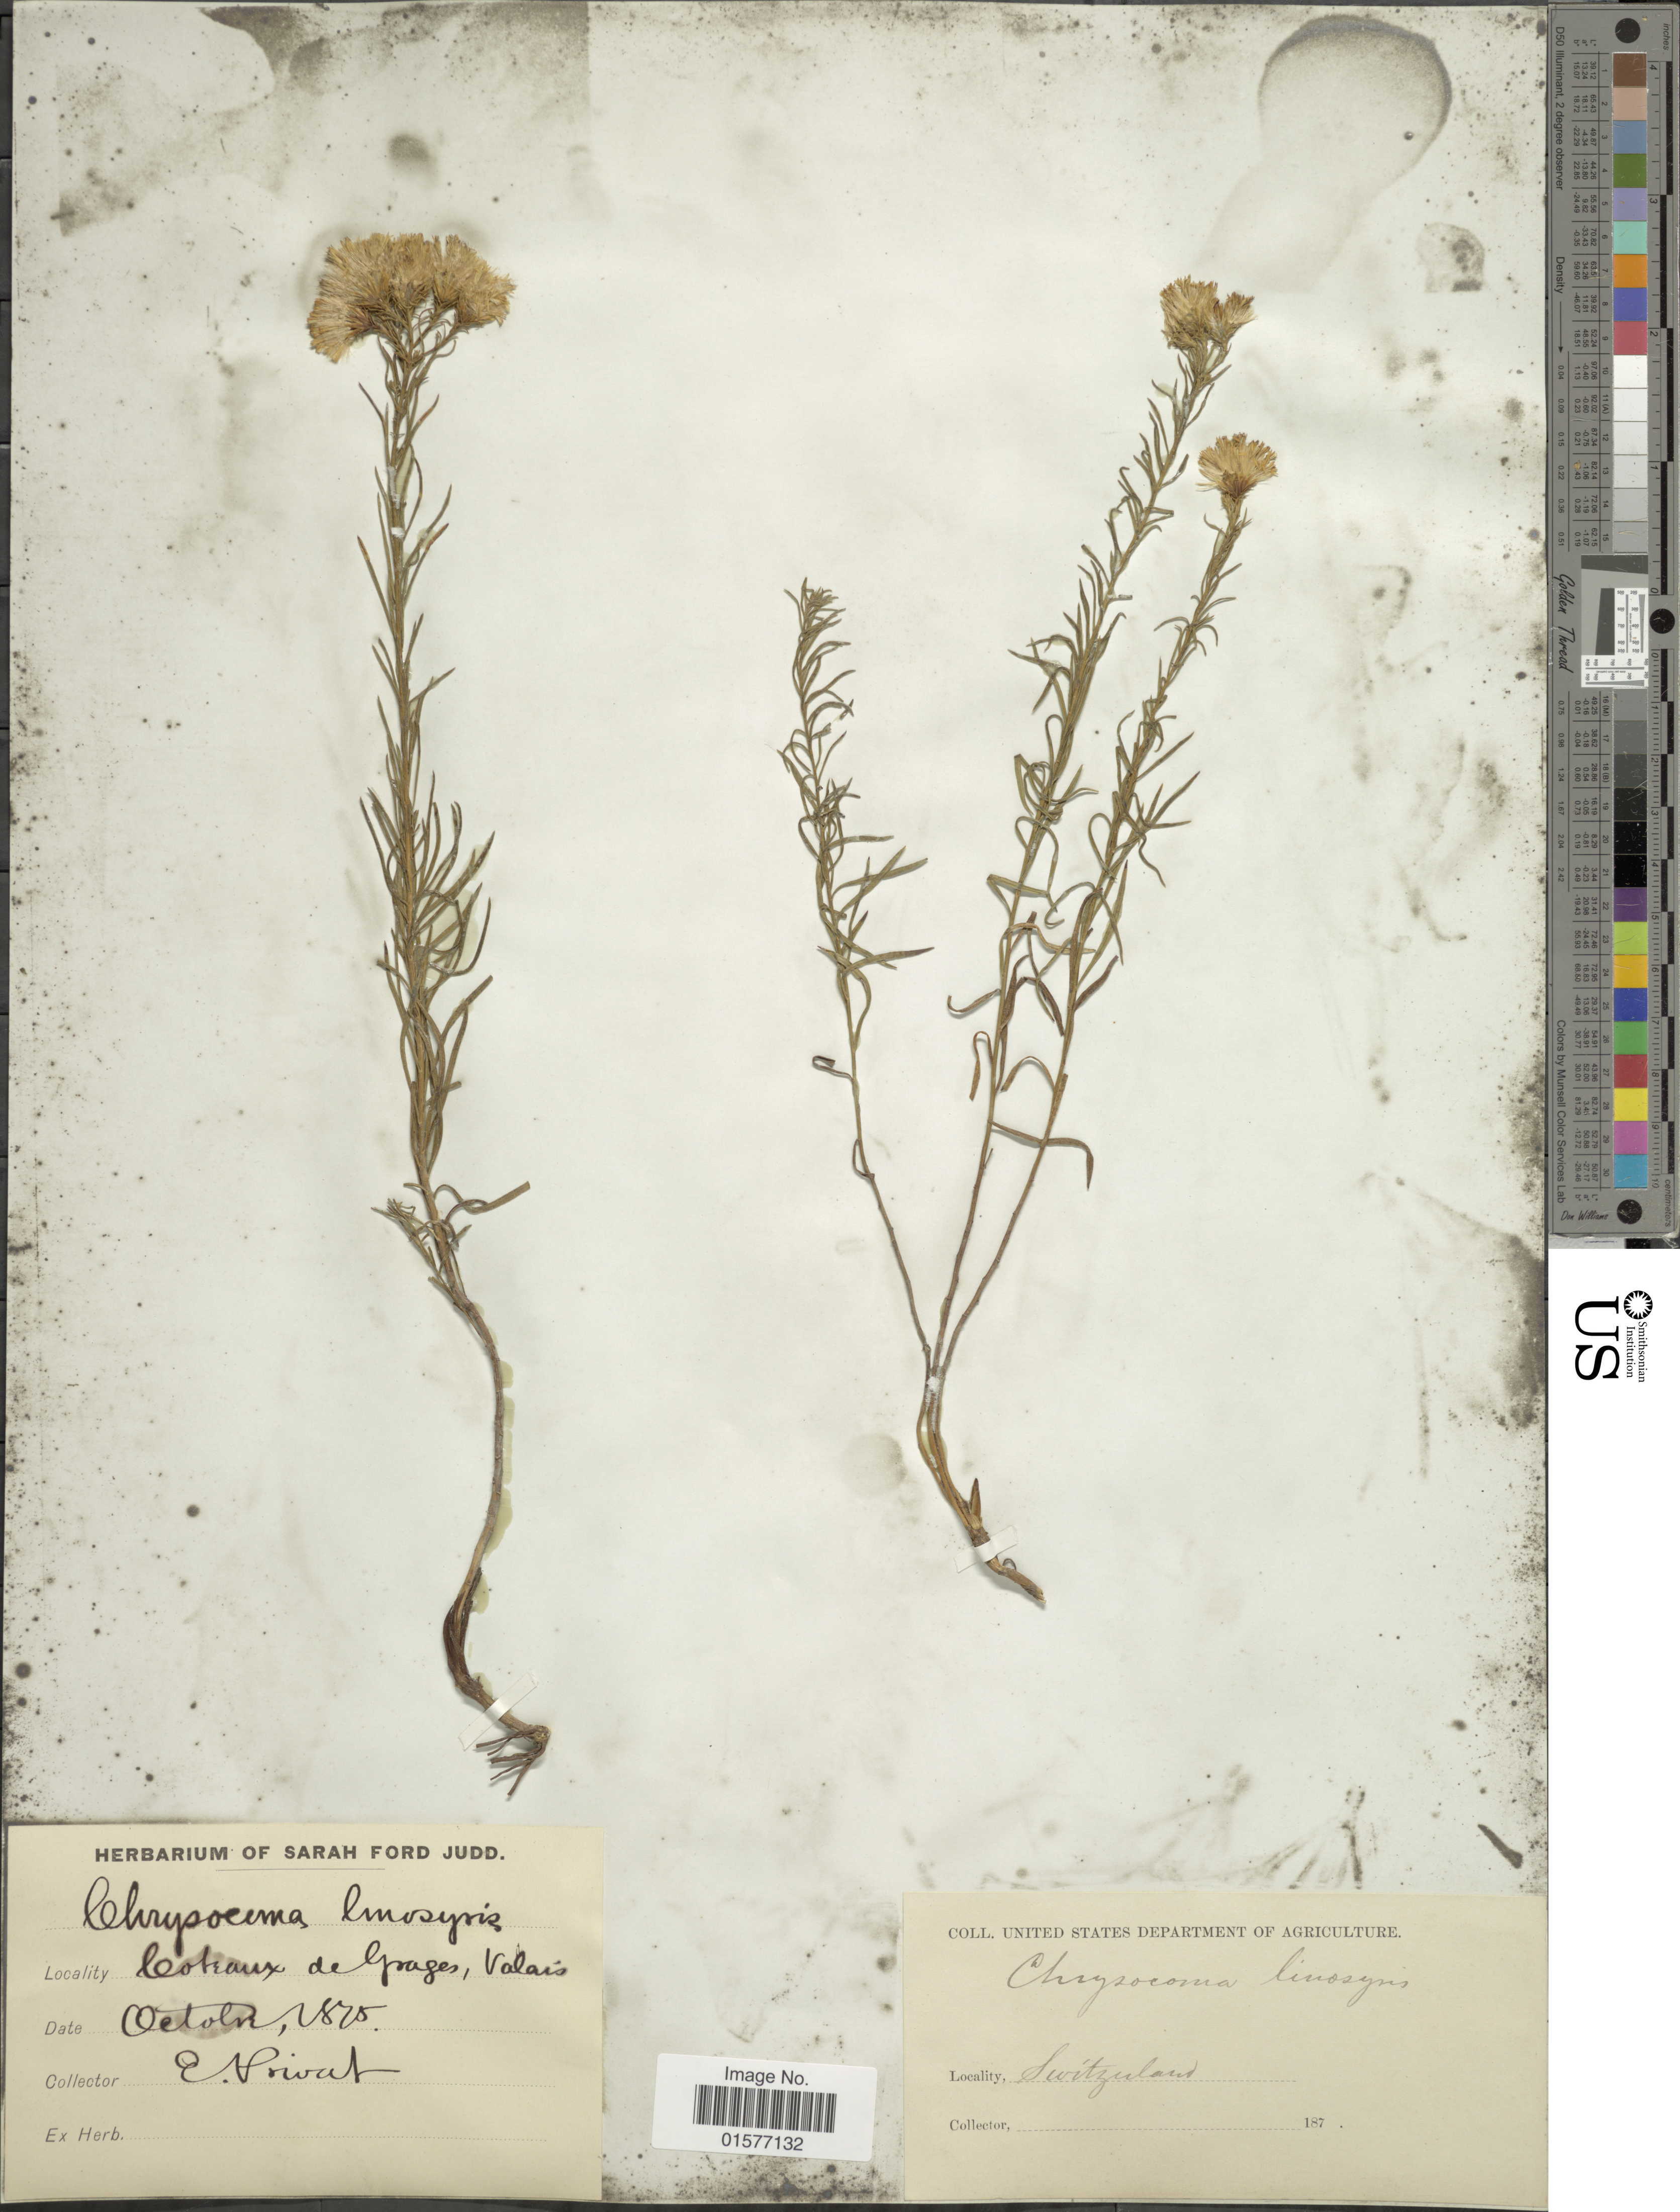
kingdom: Plantae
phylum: Tracheophyta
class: Magnoliopsida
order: Asterales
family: Asteraceae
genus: Linosyris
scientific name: Linosyris vulgaris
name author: Cass. ex Less.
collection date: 1875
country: Switzerland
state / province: Valais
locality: Coteaux de Granges, Valais